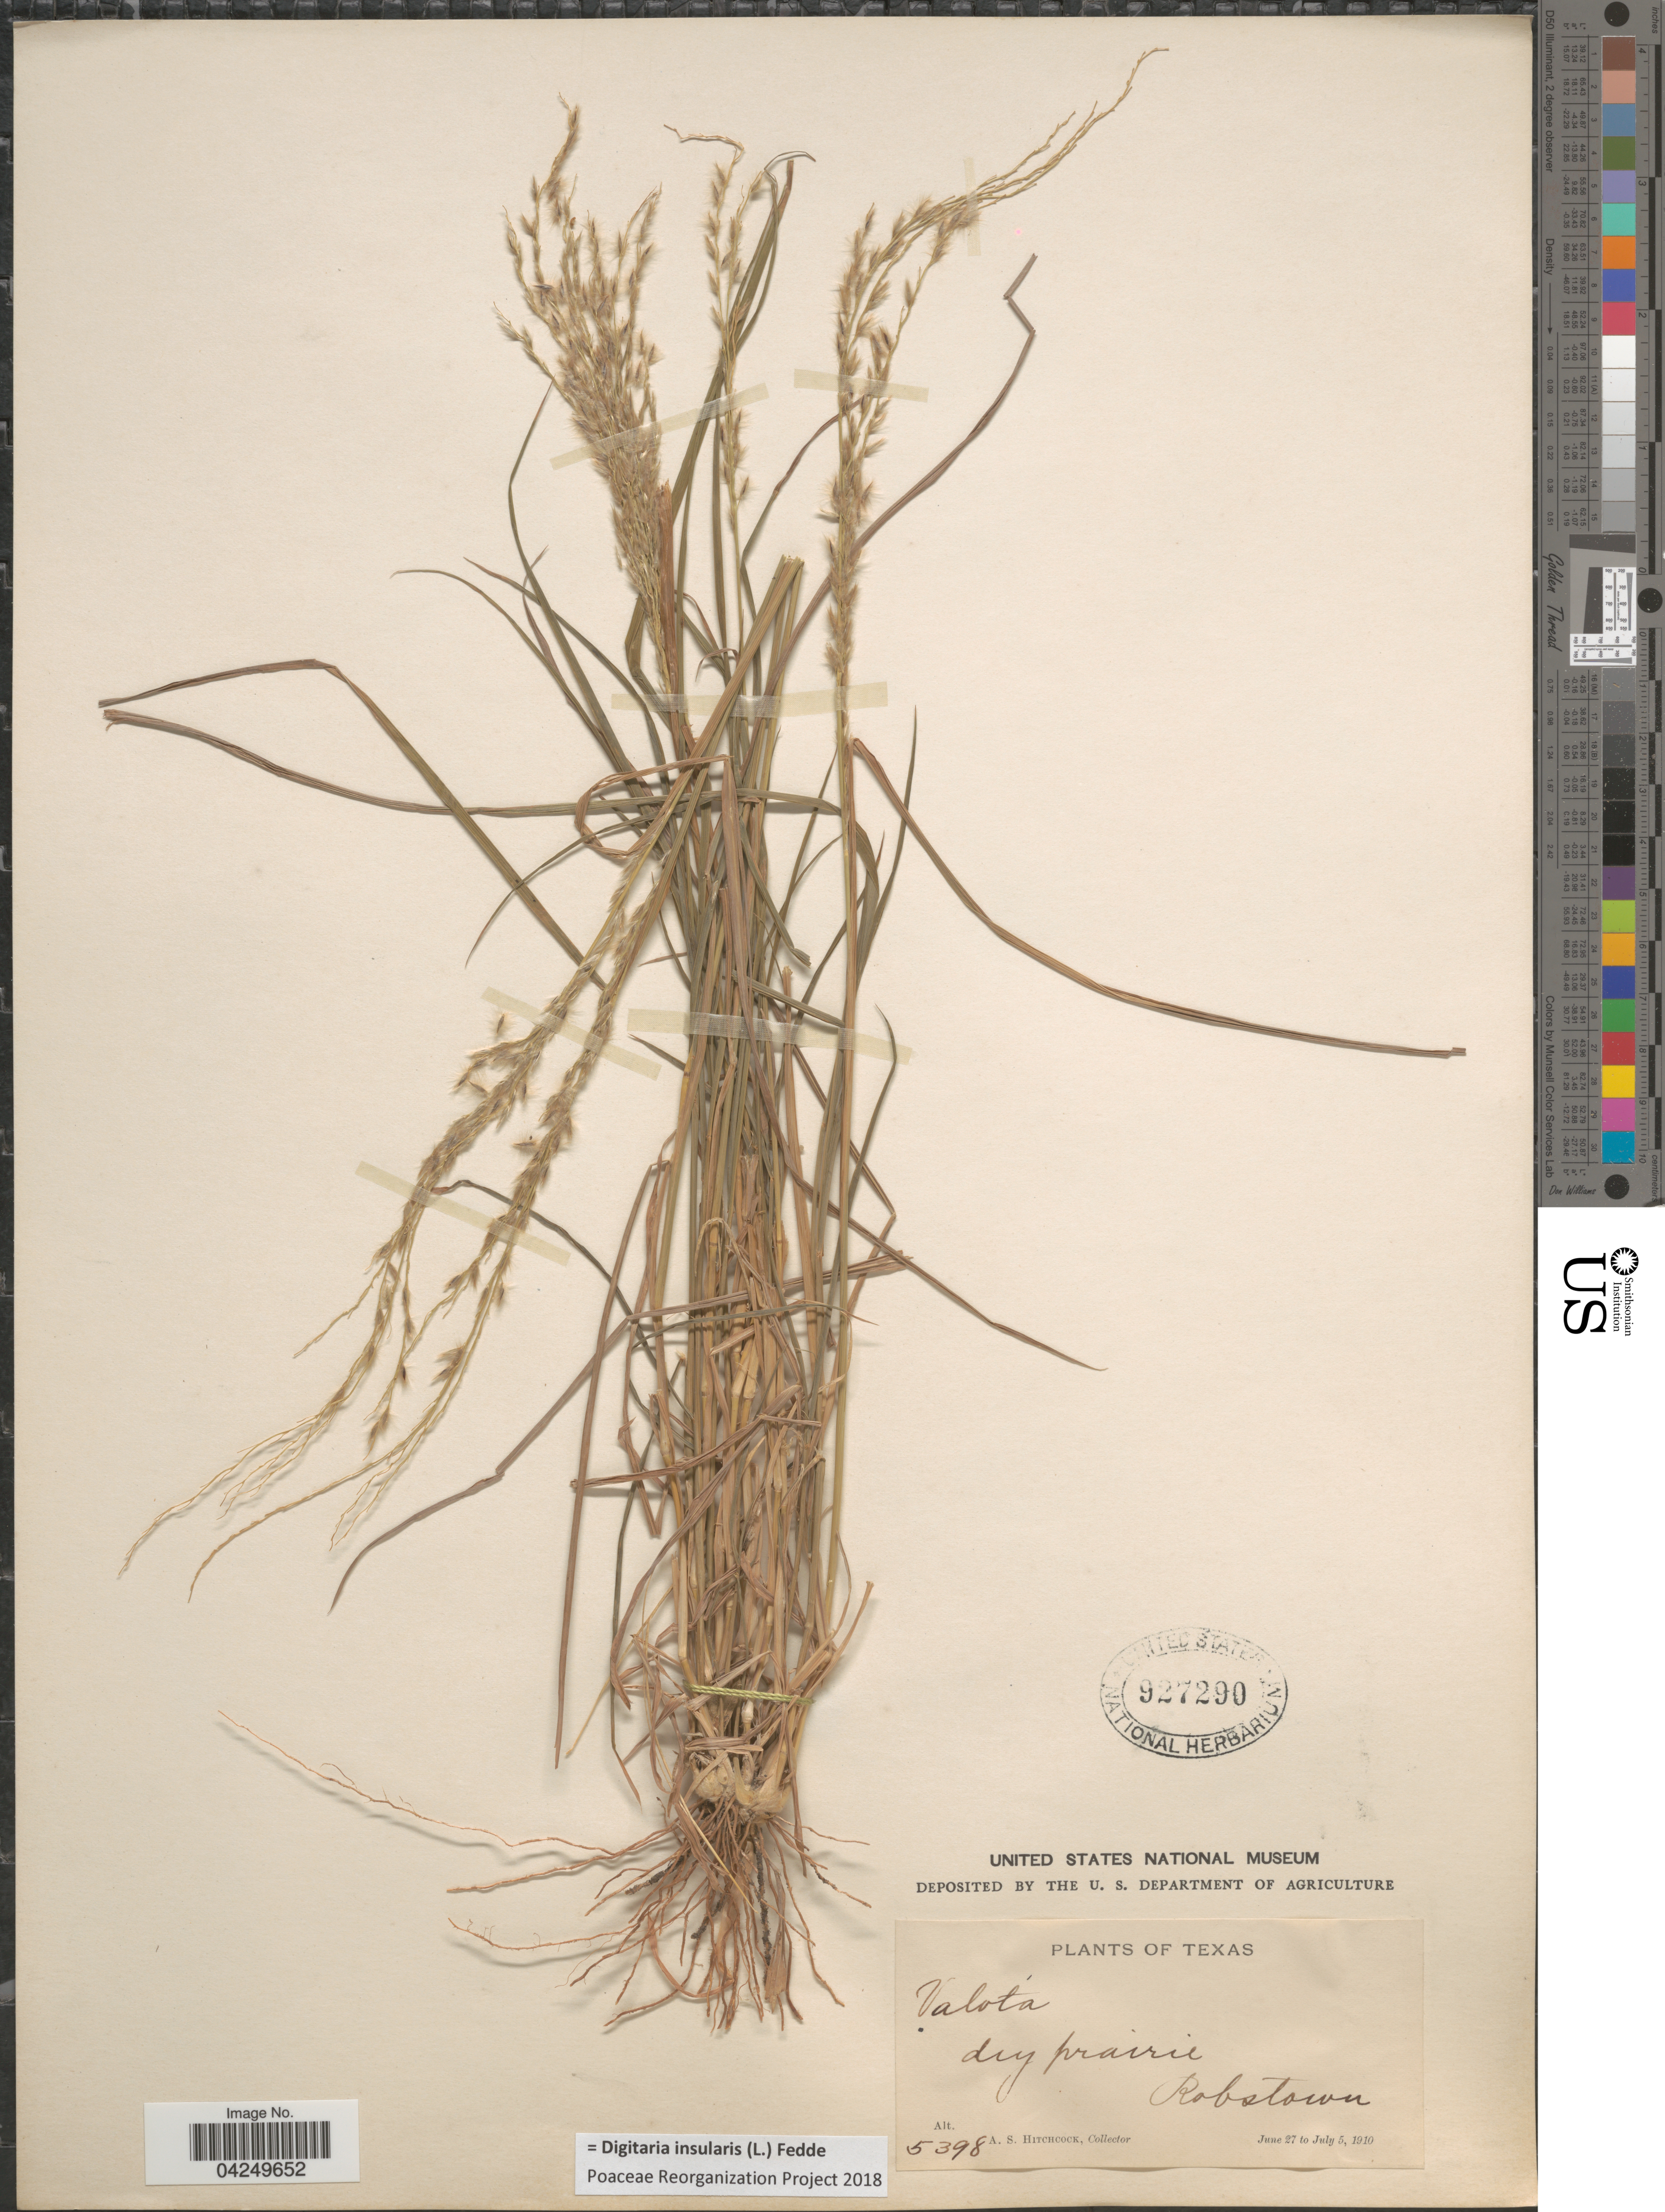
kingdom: Plantae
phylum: Tracheophyta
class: Liliopsida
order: Poales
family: Poaceae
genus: Digitaria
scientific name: Digitaria insularis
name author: (L.) Fedde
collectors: A. S. Hitchcock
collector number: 5398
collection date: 1910-06-27/1910-07-05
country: United States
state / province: Texas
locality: Dry prairie, Robstown.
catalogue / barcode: US 927290